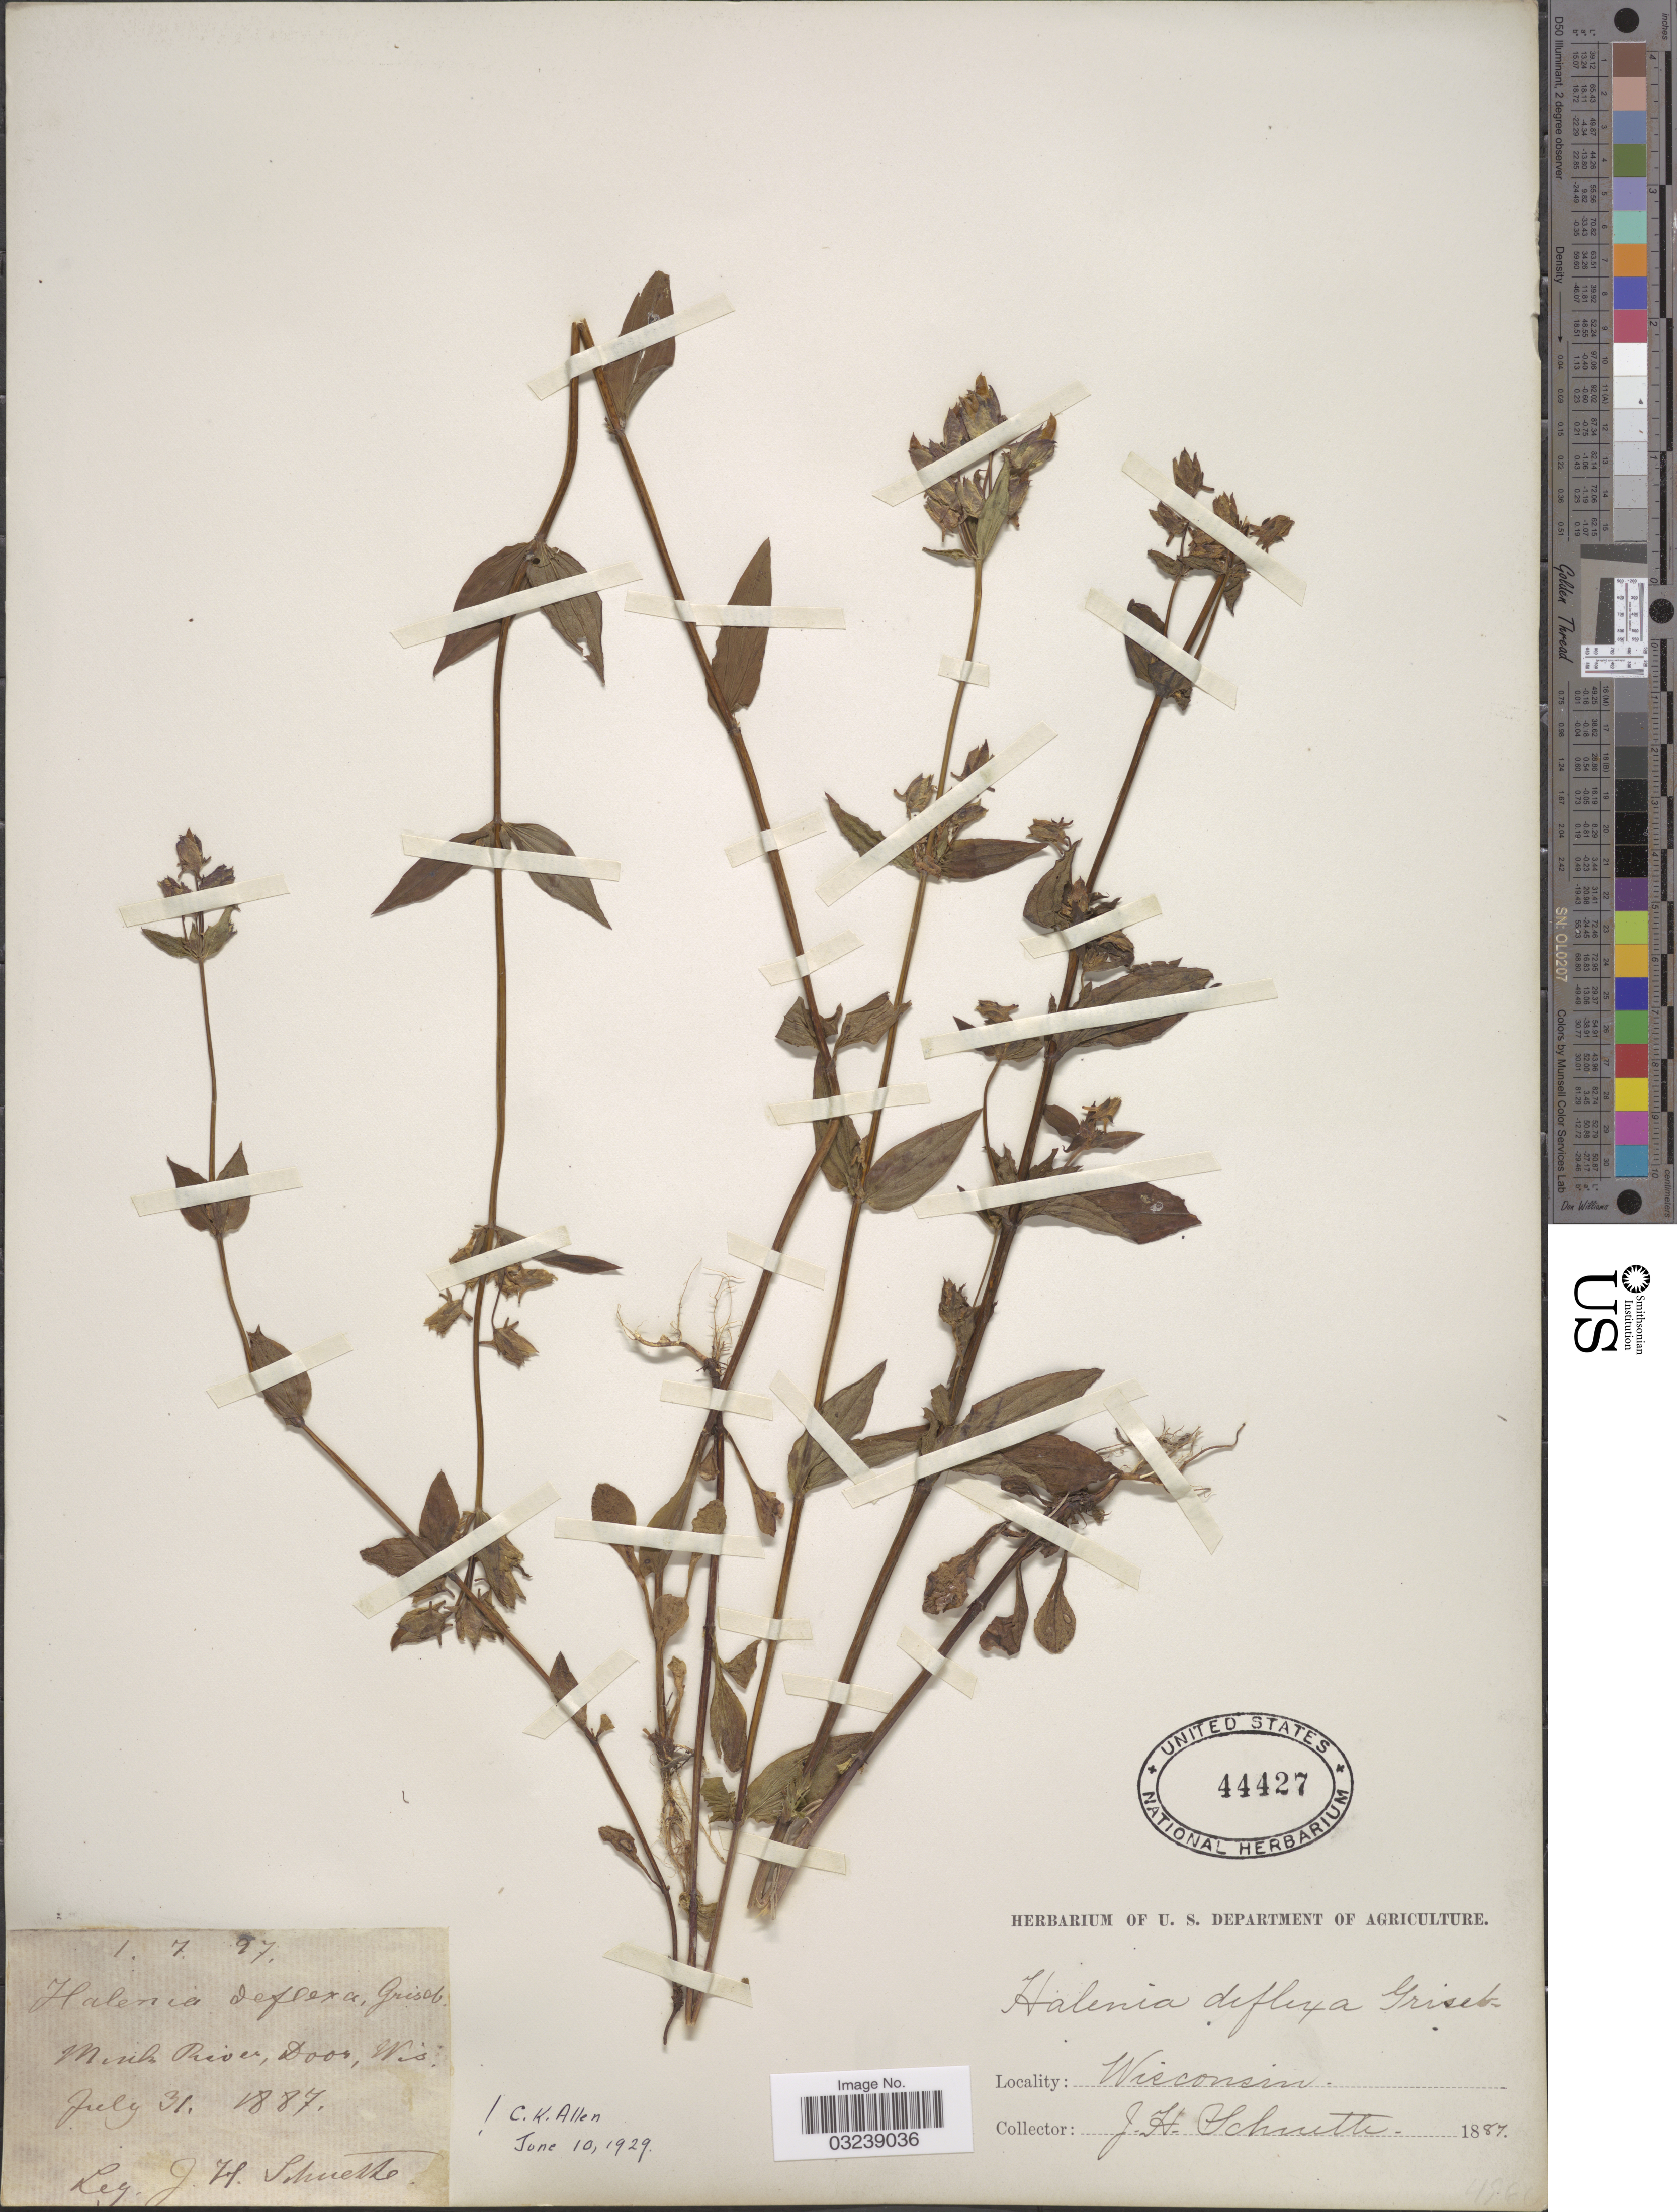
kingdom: Plantae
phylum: Tracheophyta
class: Magnoliopsida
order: Gentianales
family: Gentianaceae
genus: Halenia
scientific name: Halenia deflexa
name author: (Sm.) Griseb.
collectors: J. H. Schuette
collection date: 1887-07-31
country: United States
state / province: Wisconsin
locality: Mink River, Door, Wis.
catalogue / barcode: US 44427